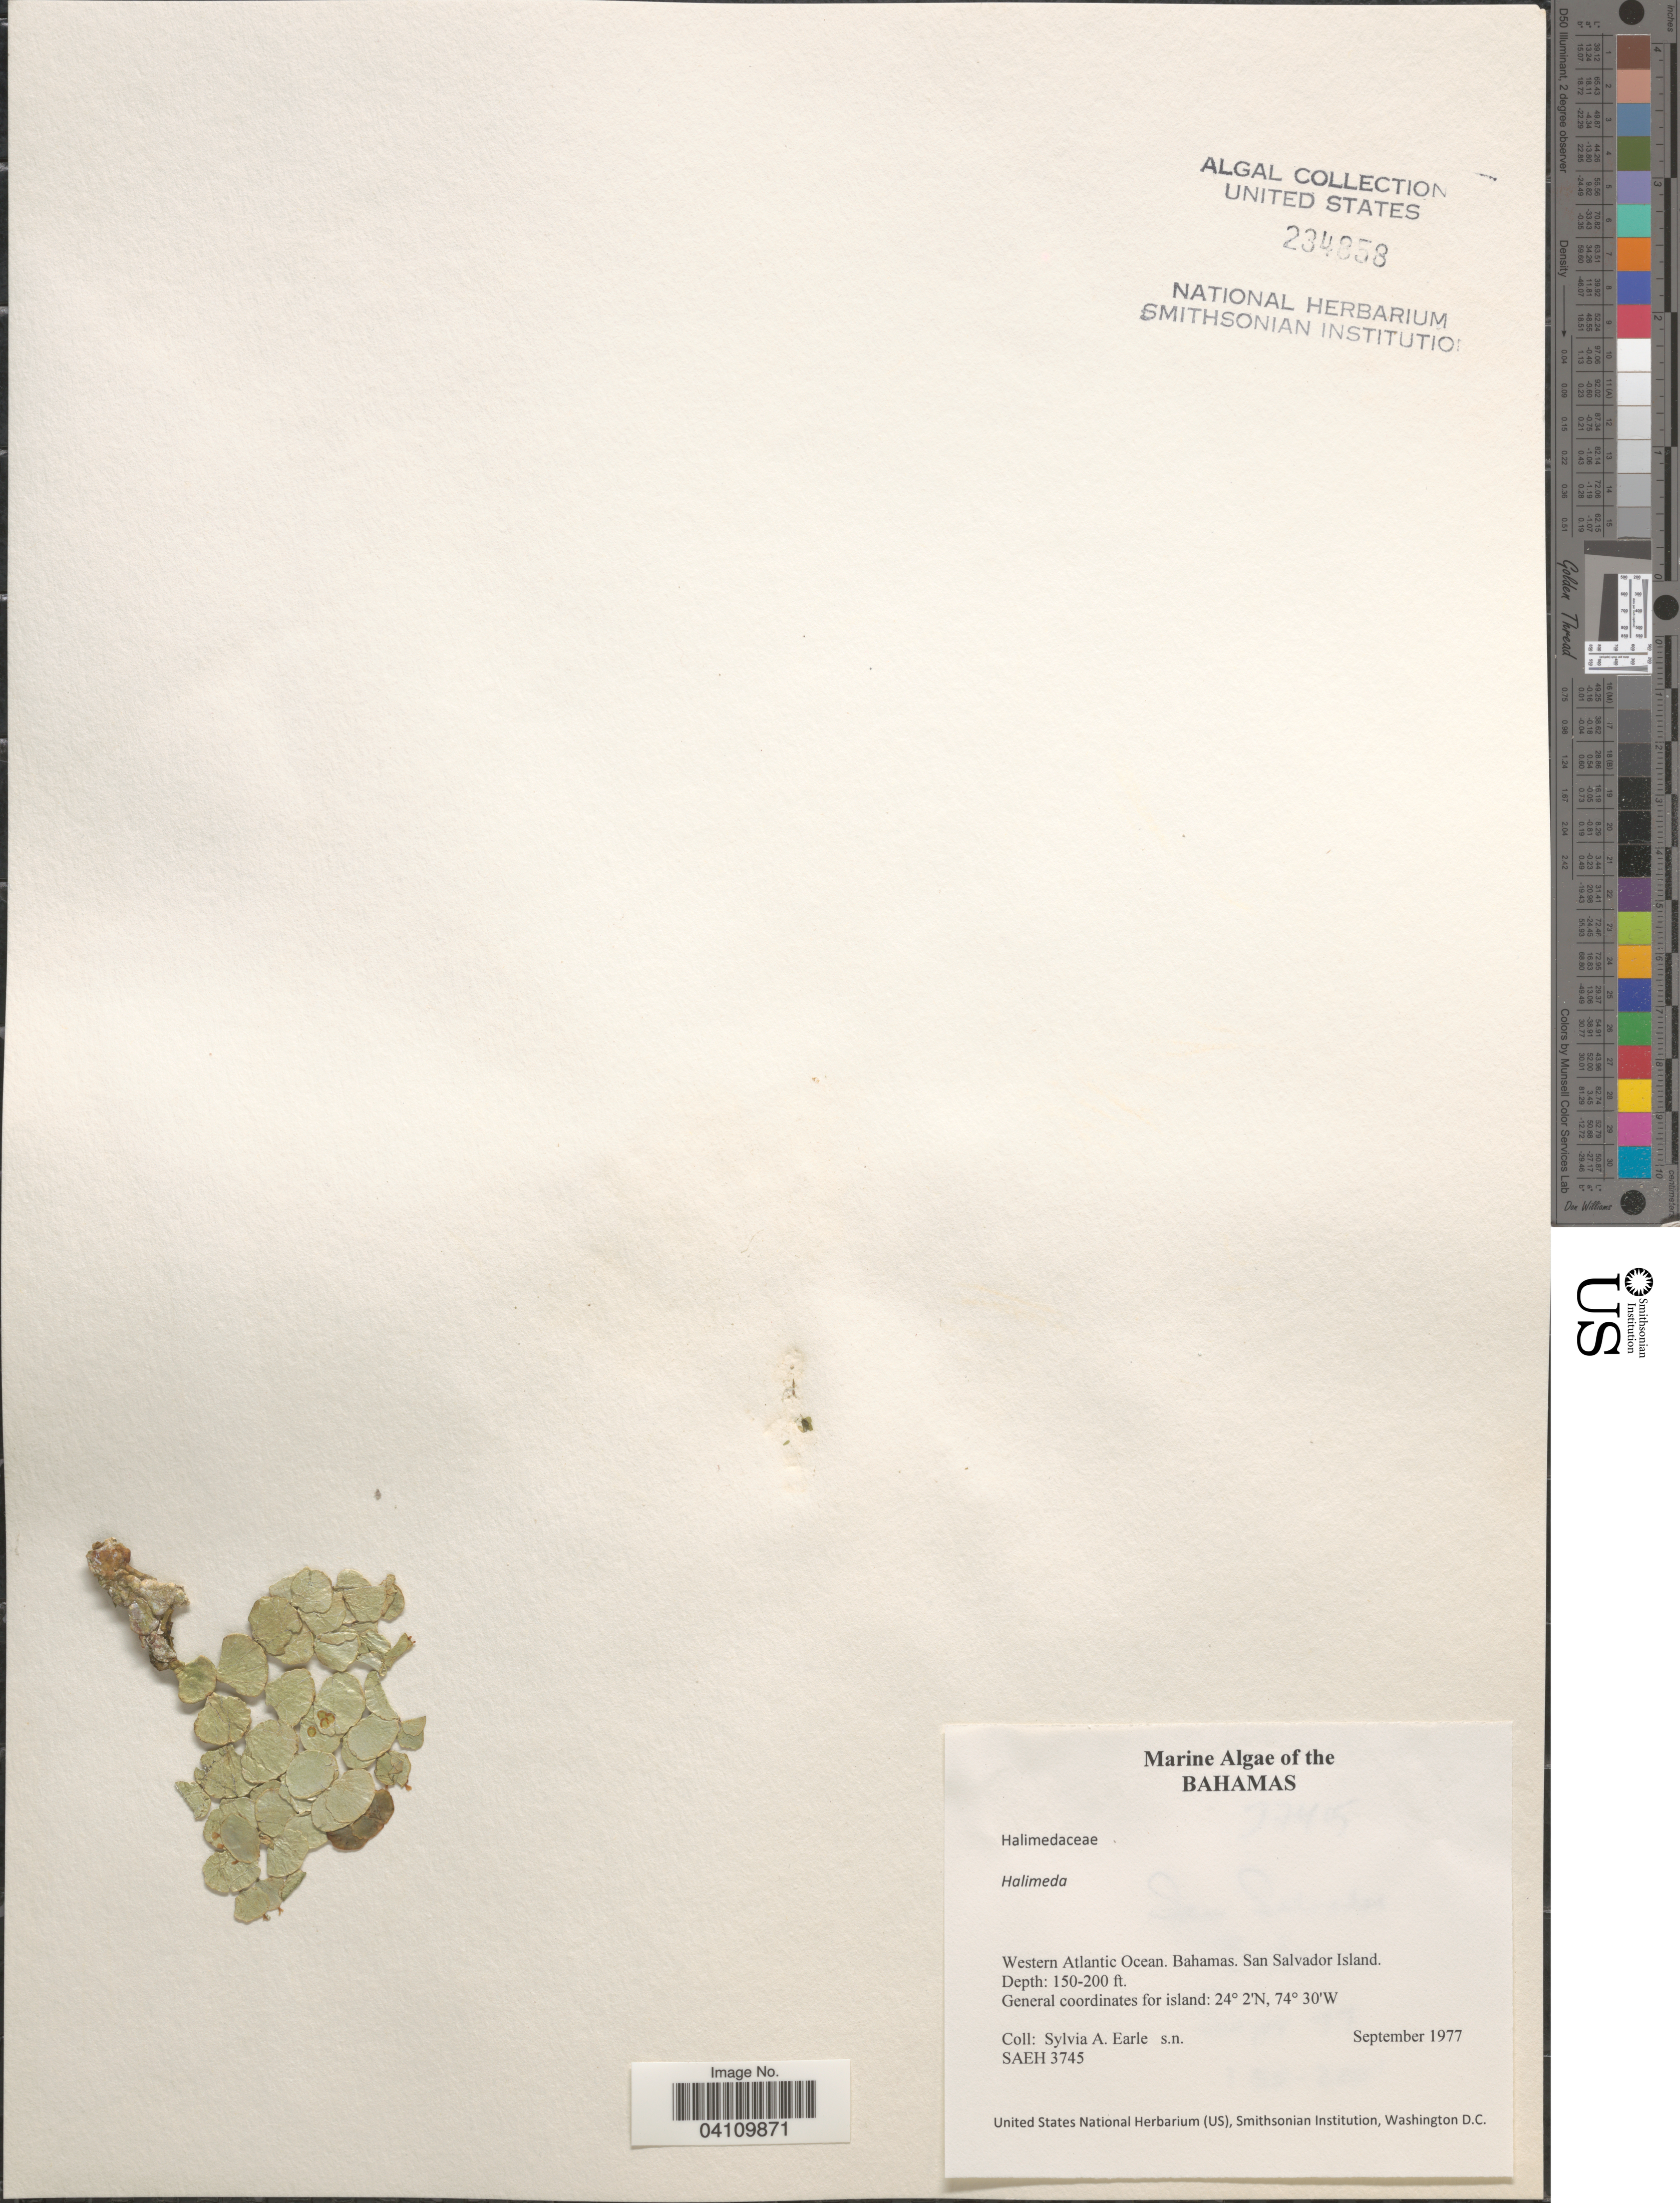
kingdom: Plantae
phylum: Chlorophyta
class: Ulvophyceae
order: Bryopsidales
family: Halimedaceae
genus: Halimeda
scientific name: Halimeda sp.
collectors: S. A. Earle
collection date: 1977-09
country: Bahamas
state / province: San Salvador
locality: Western Atlantic Ocean. San Salvador Island.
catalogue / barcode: US 234858